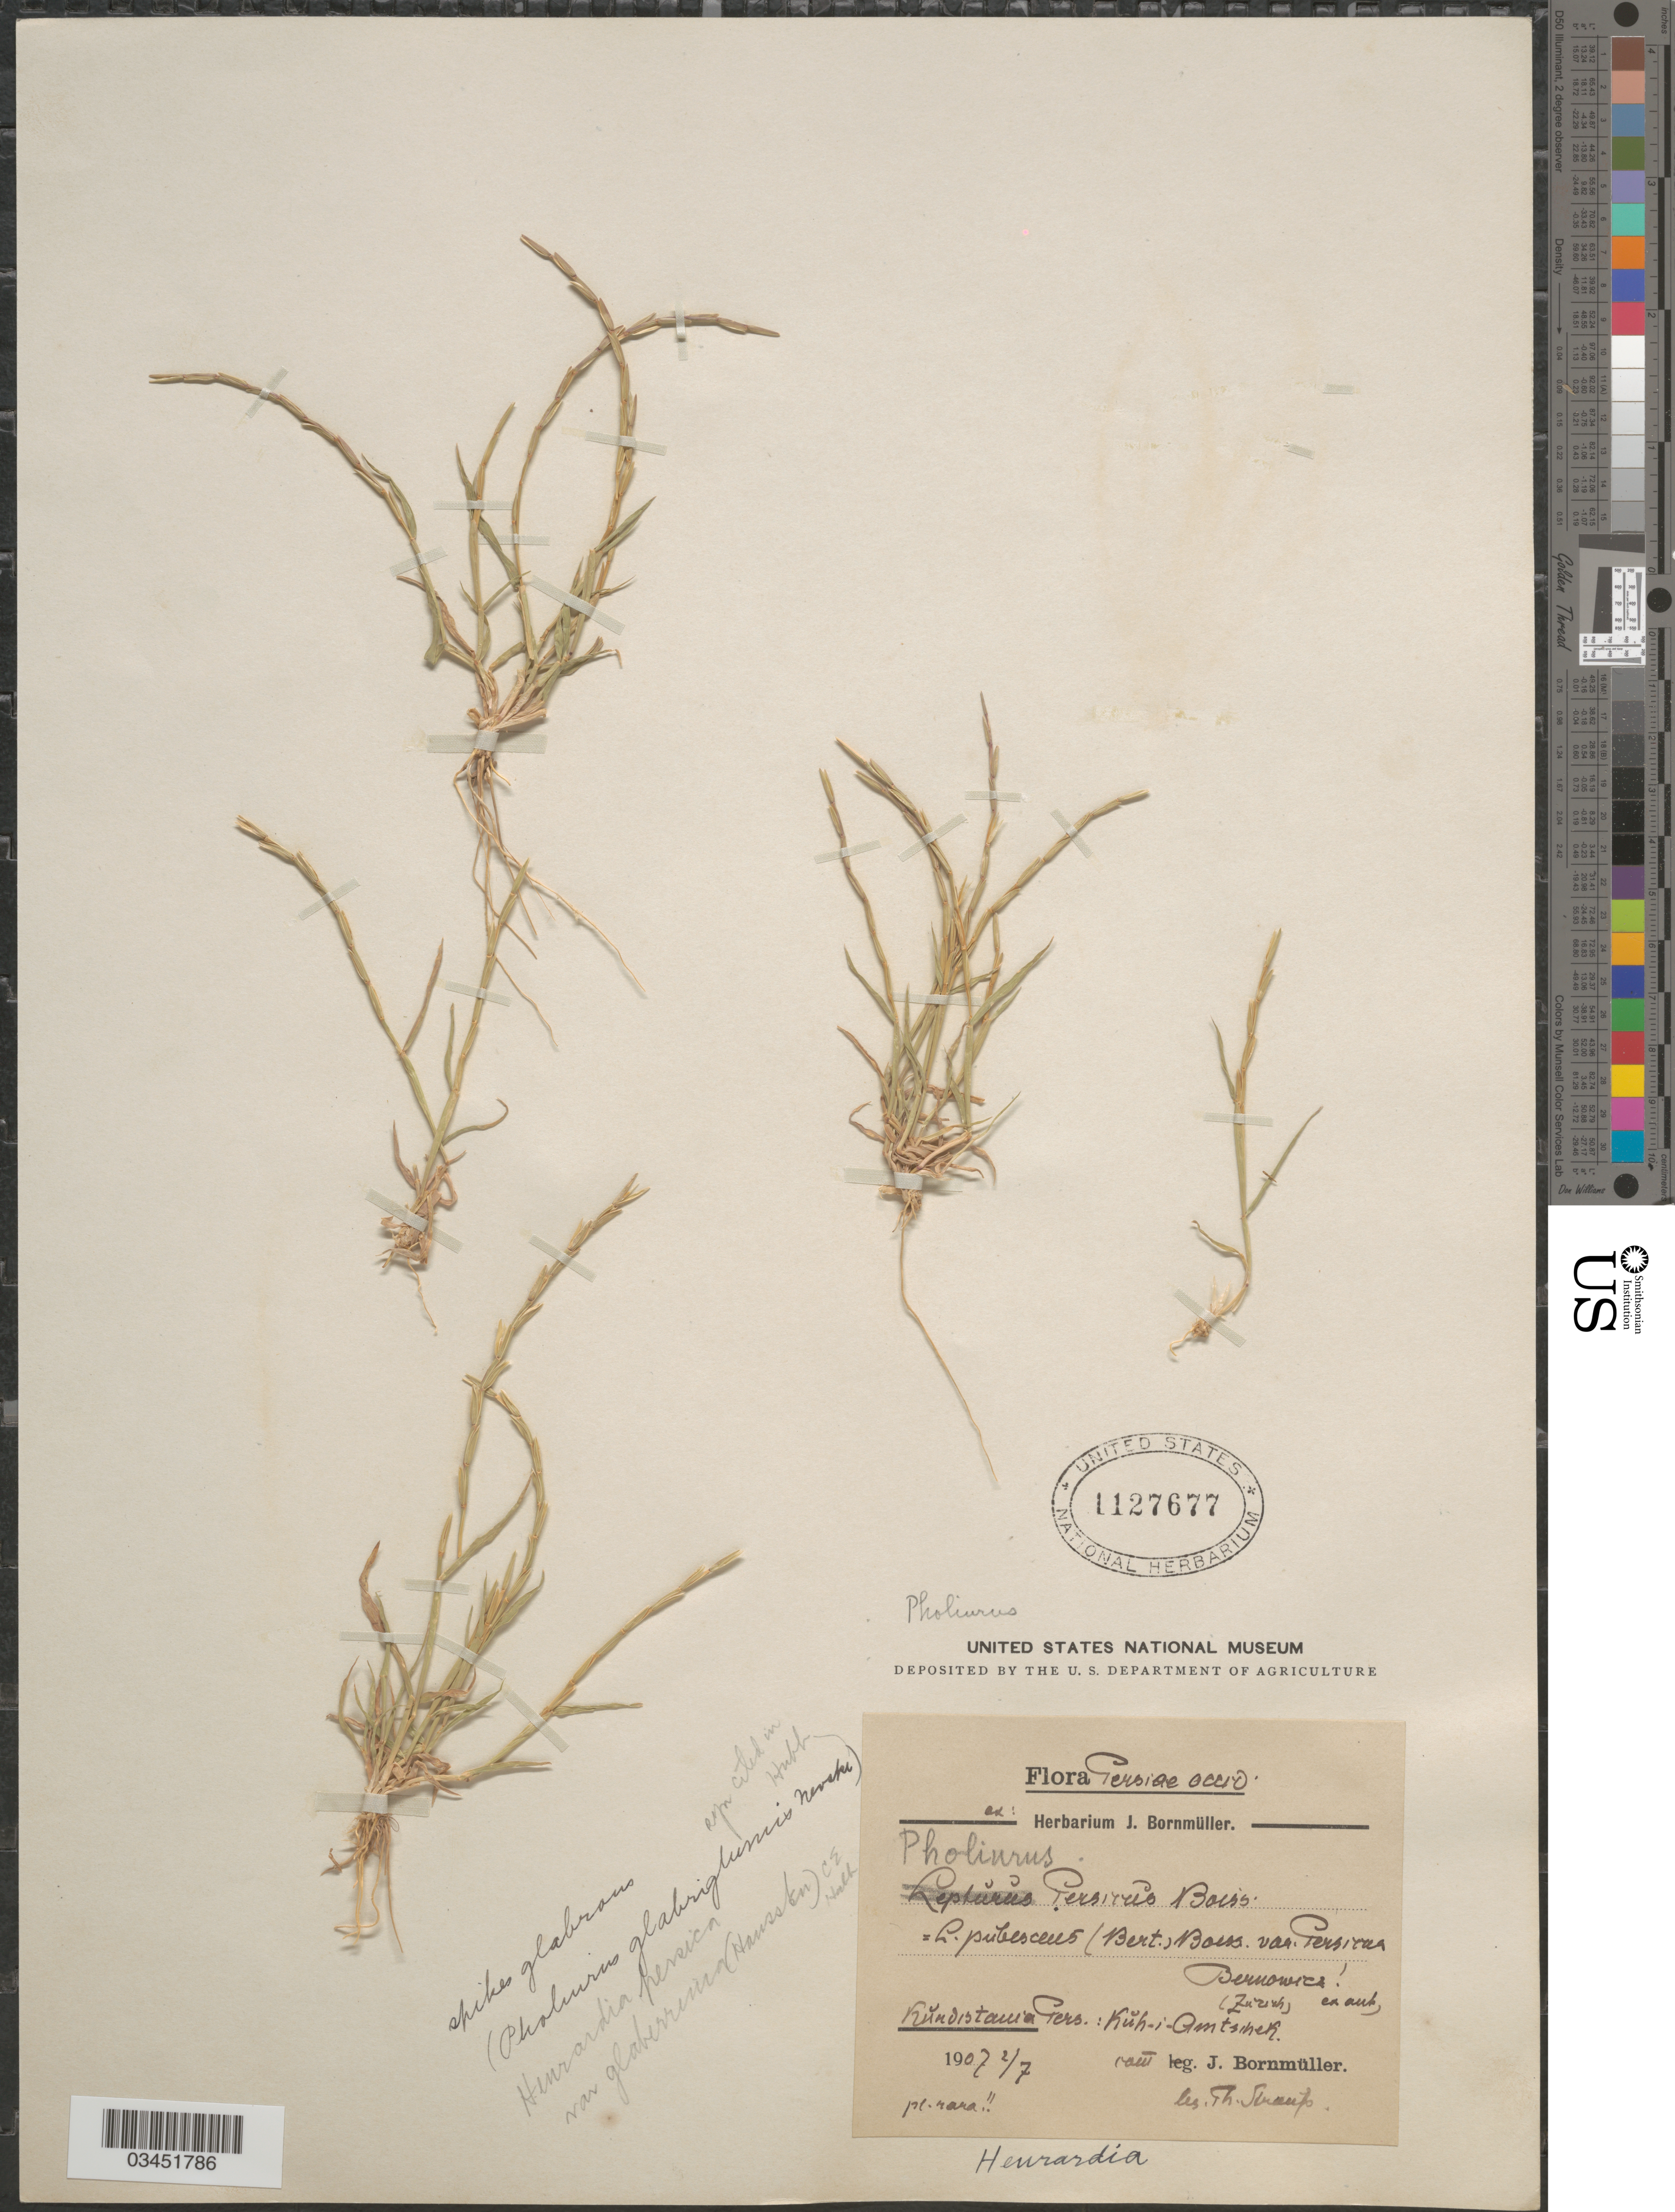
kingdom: Plantae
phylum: Tracheophyta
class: Liliopsida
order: Poales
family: Poaceae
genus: Henrardia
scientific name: Henrardia persica var. glaberrima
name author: (Hausskn. ex Bornm.) C.E. Hubb.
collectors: T. Strauss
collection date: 1907-07-02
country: Iran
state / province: Kurdistan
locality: Persiae occid. Kŭrdistania Pers.: Kŭh-i-Amtschek.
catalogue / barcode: US 1127677